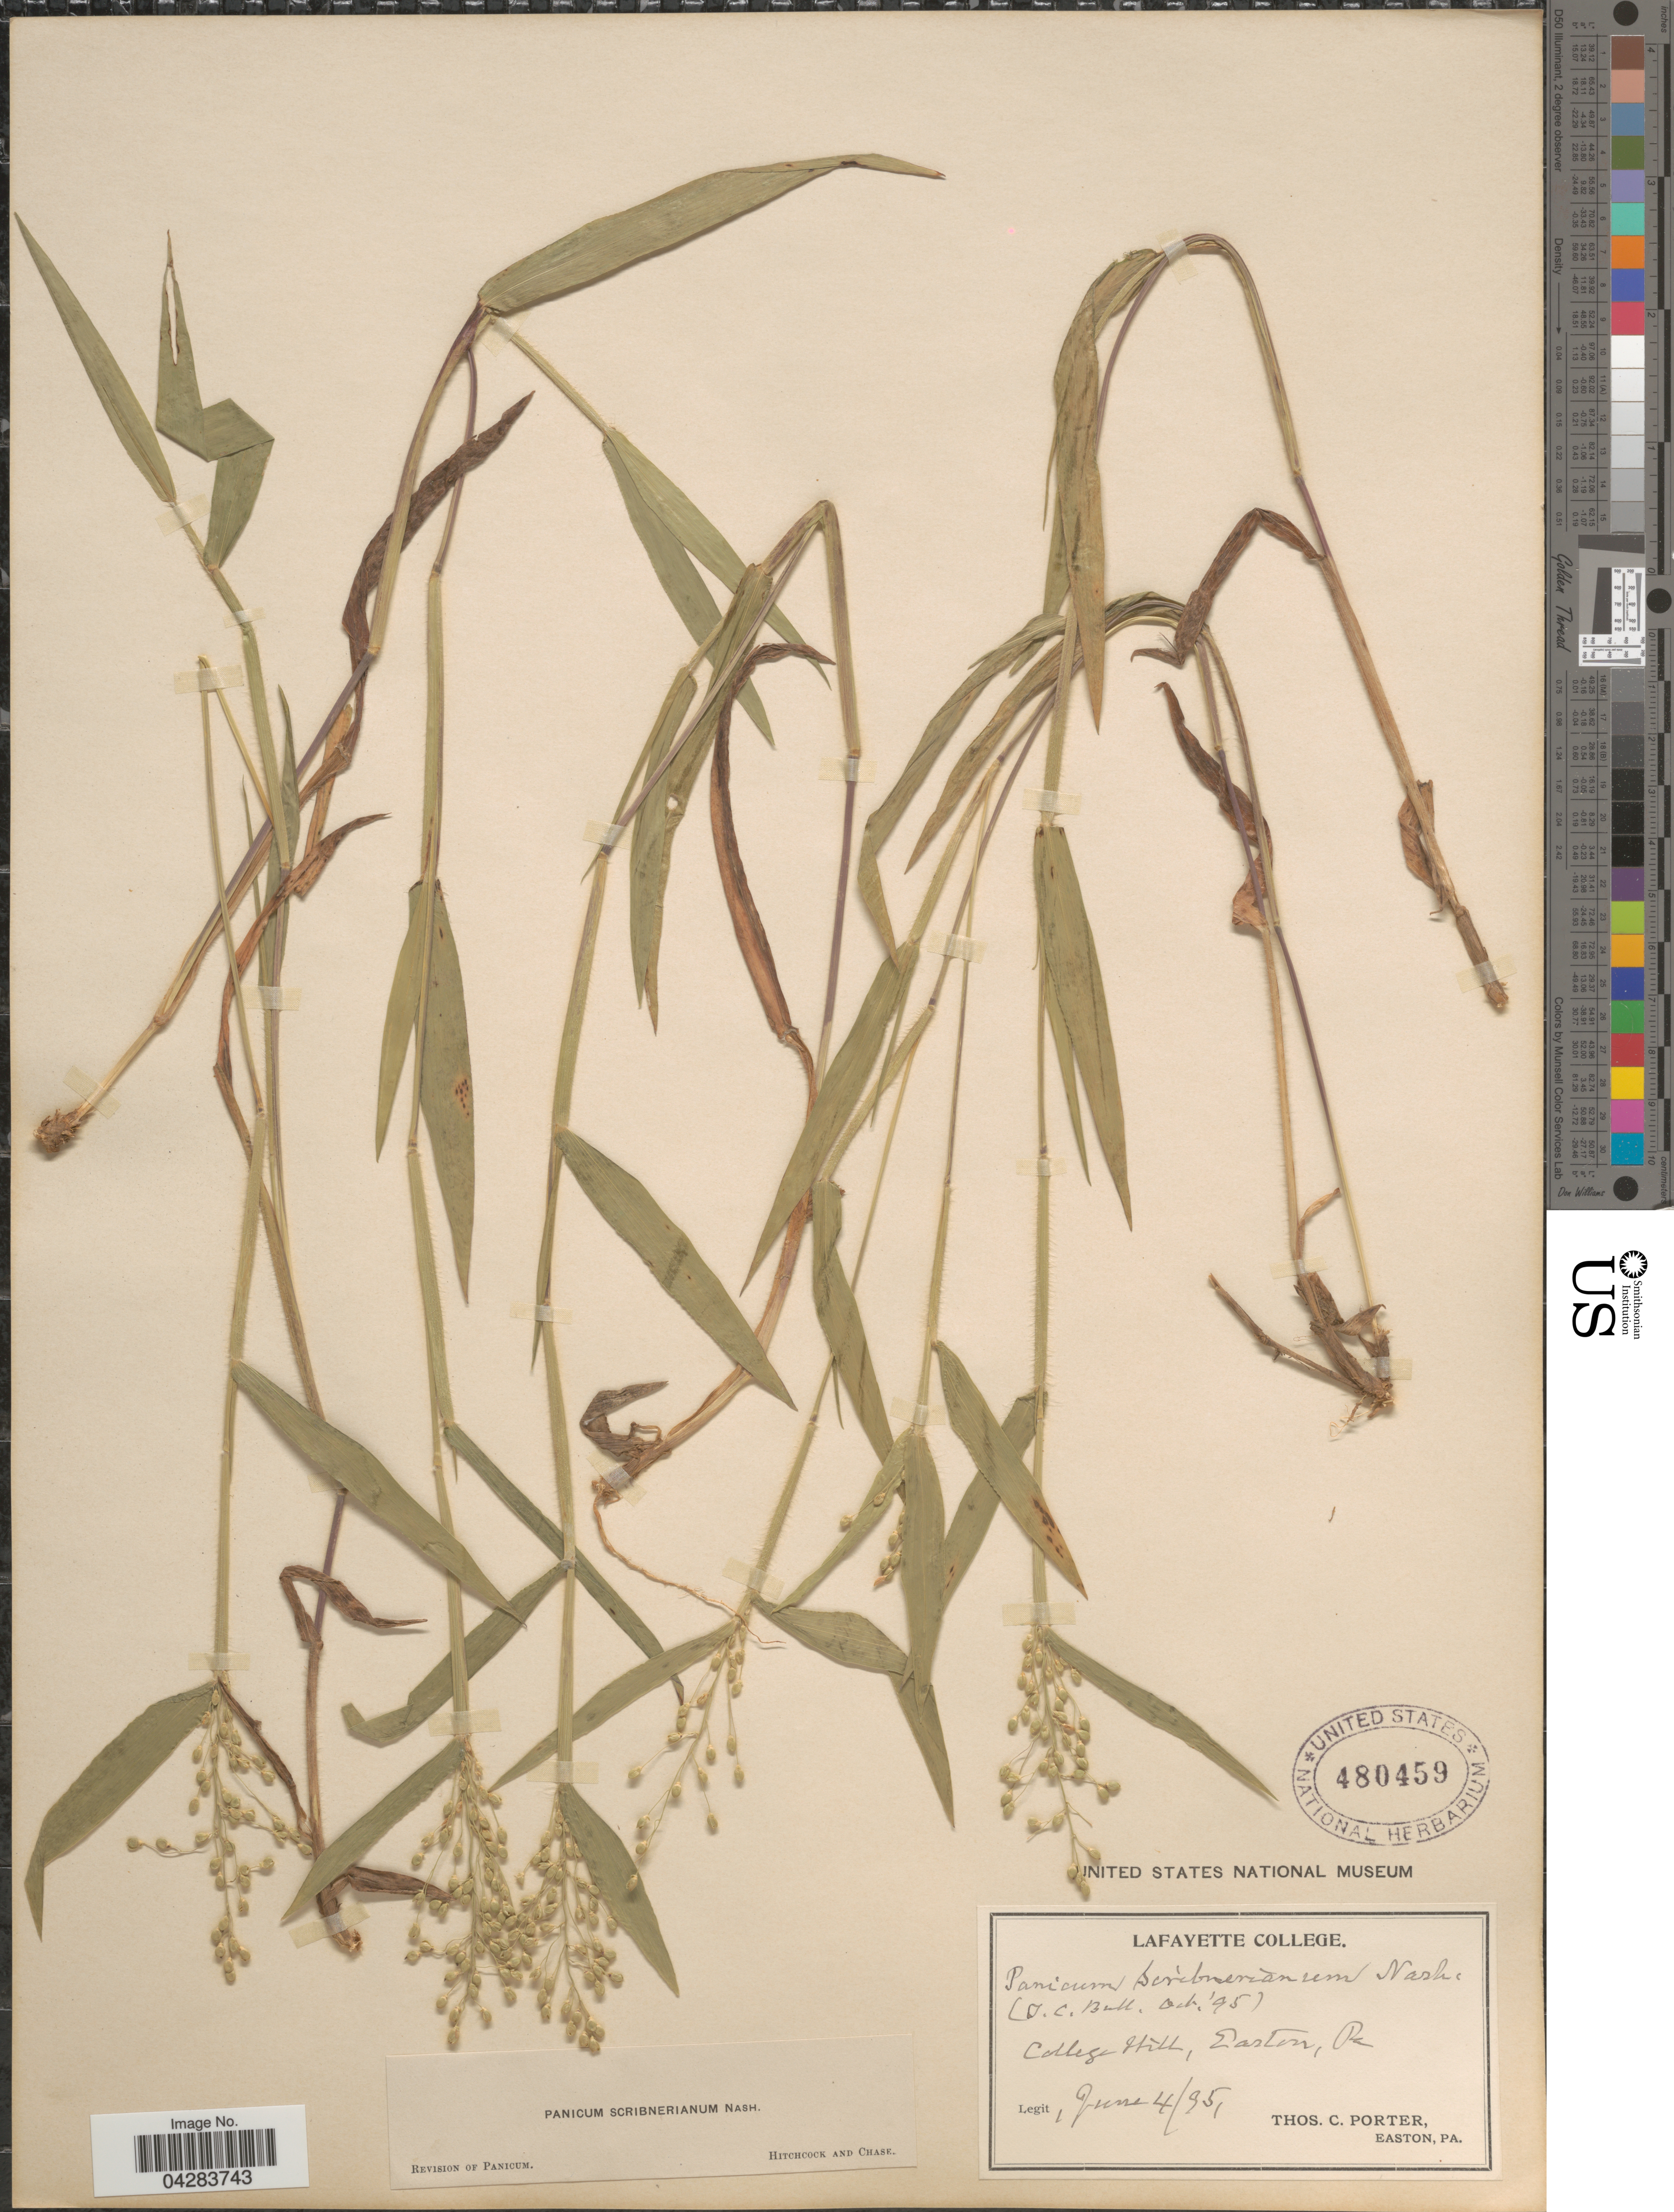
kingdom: Plantae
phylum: Tracheophyta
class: Liliopsida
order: Poales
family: Poaceae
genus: Dichanthelium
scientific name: Dichanthelium oligosanthes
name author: (Schult.) Gould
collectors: T. Porter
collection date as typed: Transcribed d/m/y: 4/6/95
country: United States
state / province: Pennsylvania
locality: College Hill, Easton.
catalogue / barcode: US 480459